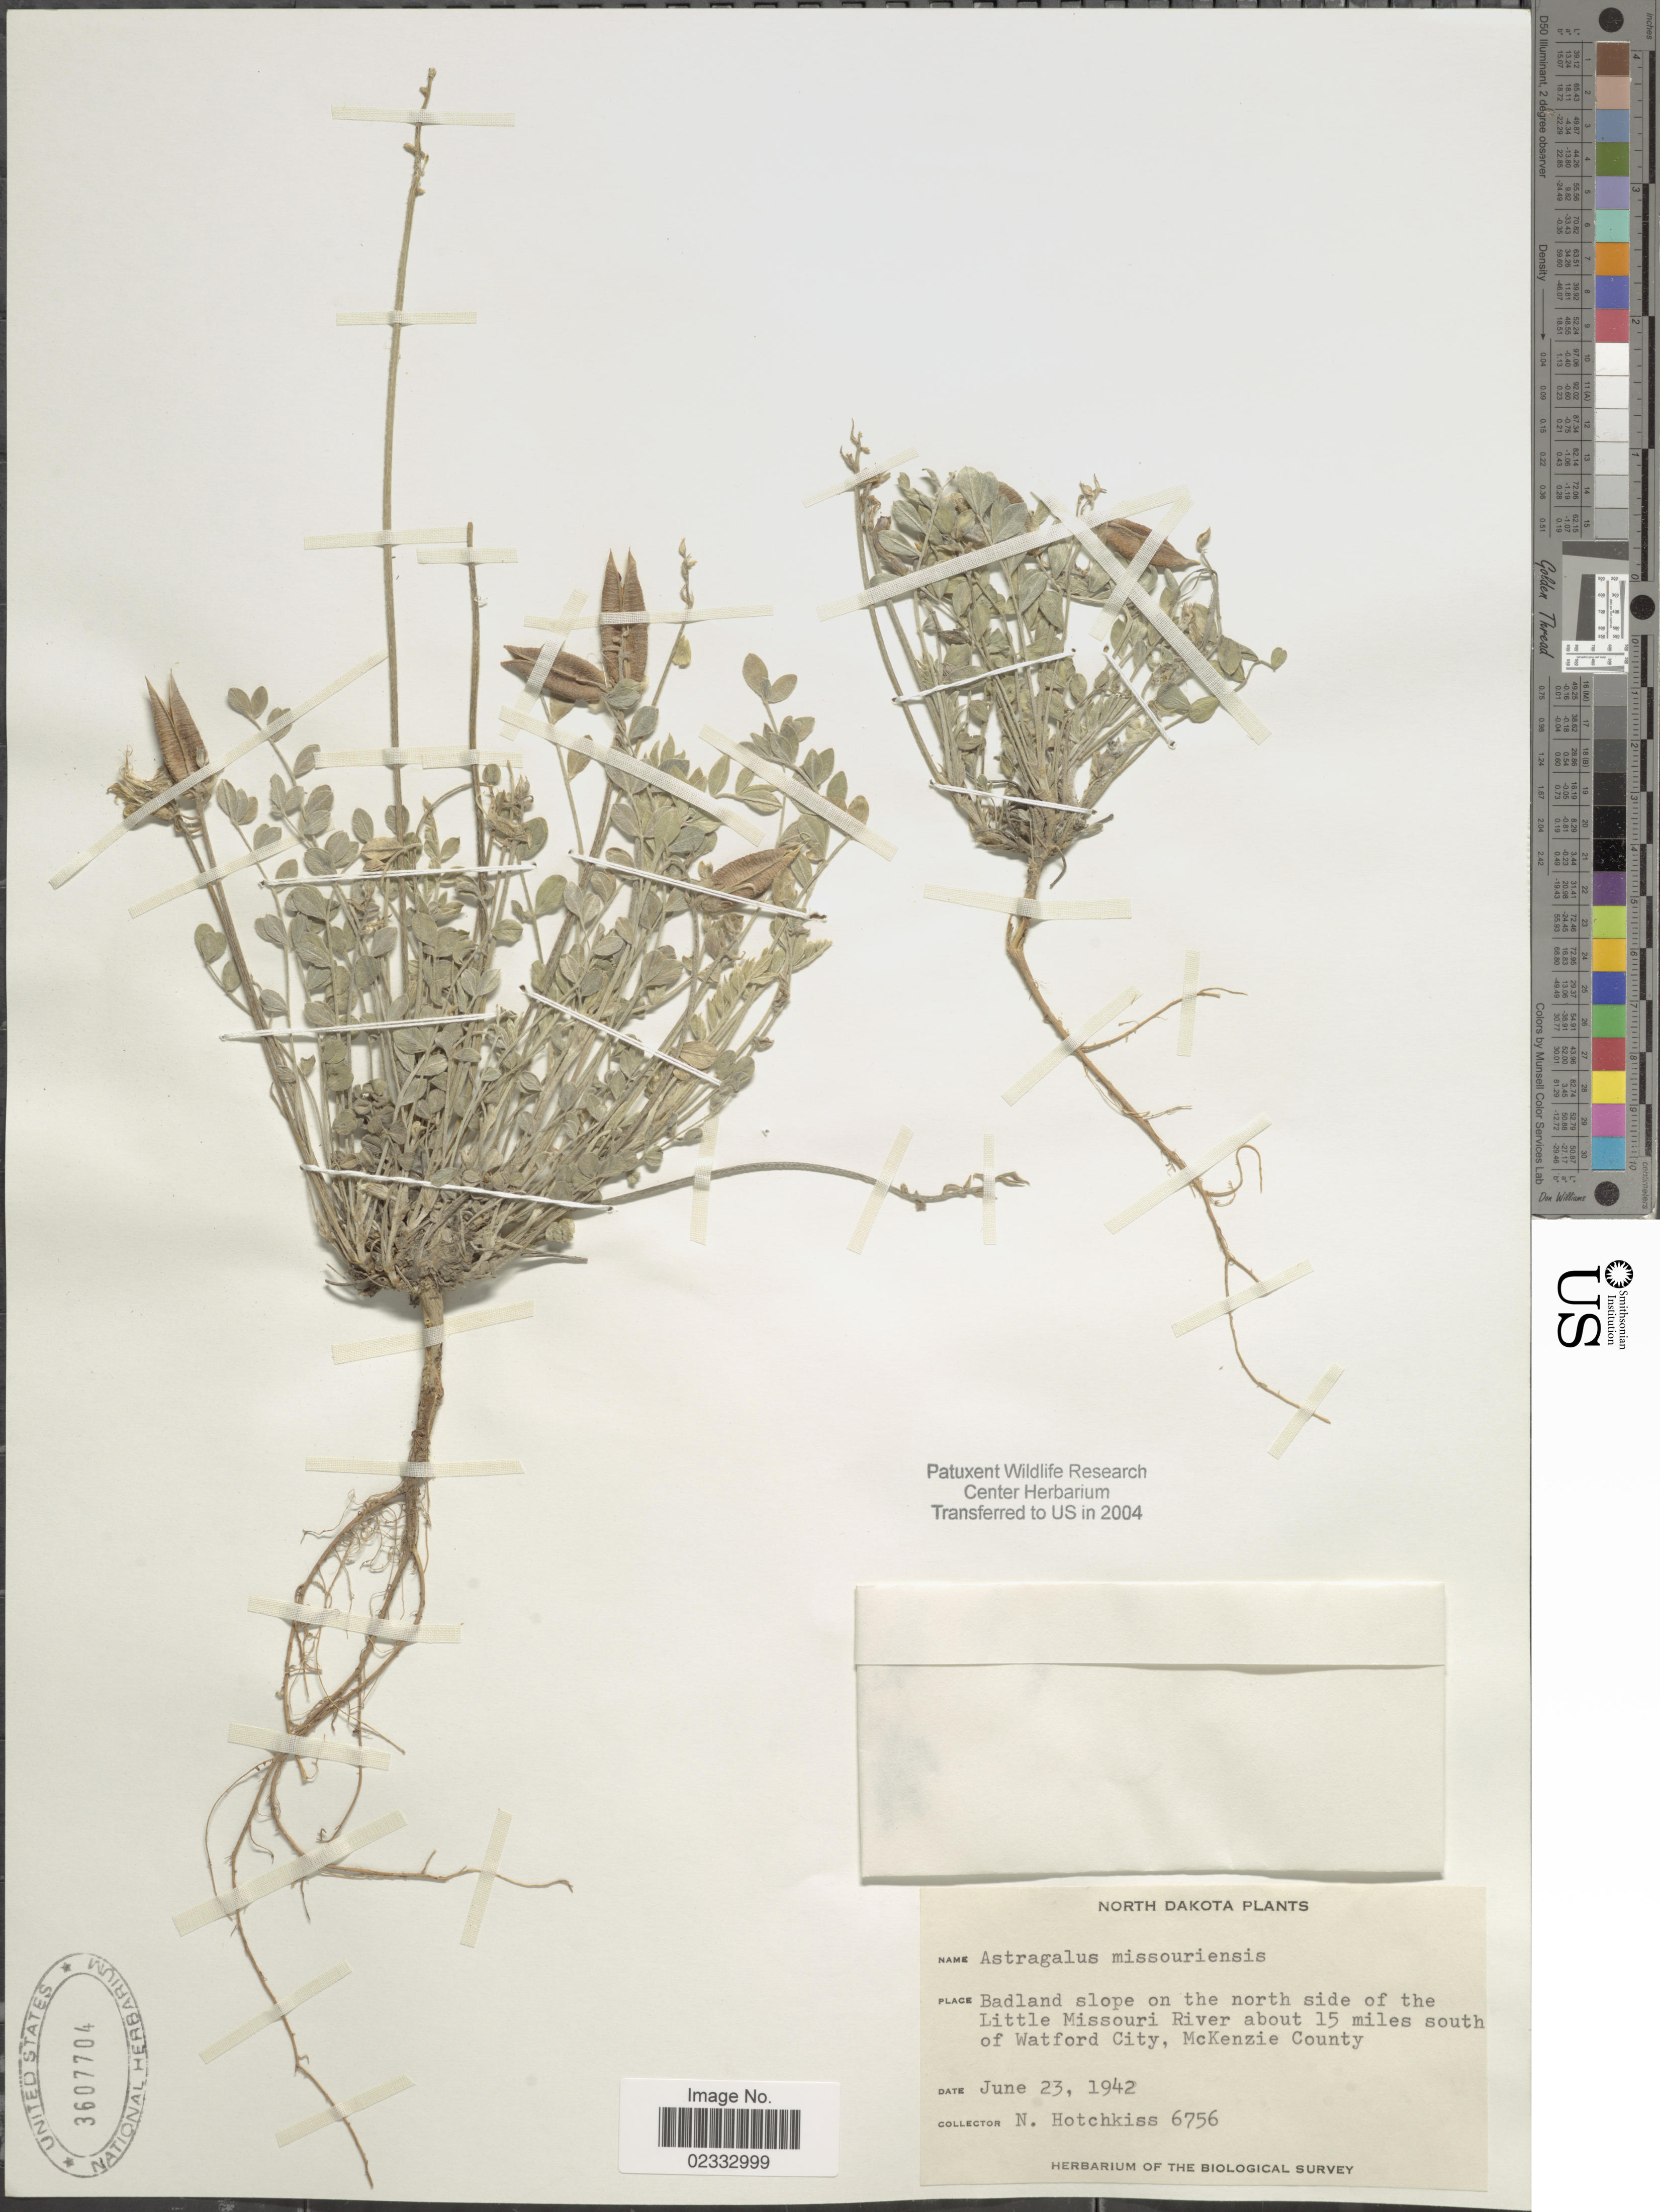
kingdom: Plantae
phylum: Tracheophyta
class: Magnoliopsida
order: Fabales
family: Fabaceae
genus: Astragalus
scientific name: Astragalus missouriensis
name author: Nutt.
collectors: N. Hotchkiss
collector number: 6756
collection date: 1942-06-23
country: United States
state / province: North Dakota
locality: Badland slope on the north side of the Little Missouri River about 15 miles south of Watford City, McKenzie County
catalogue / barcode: US 3607704